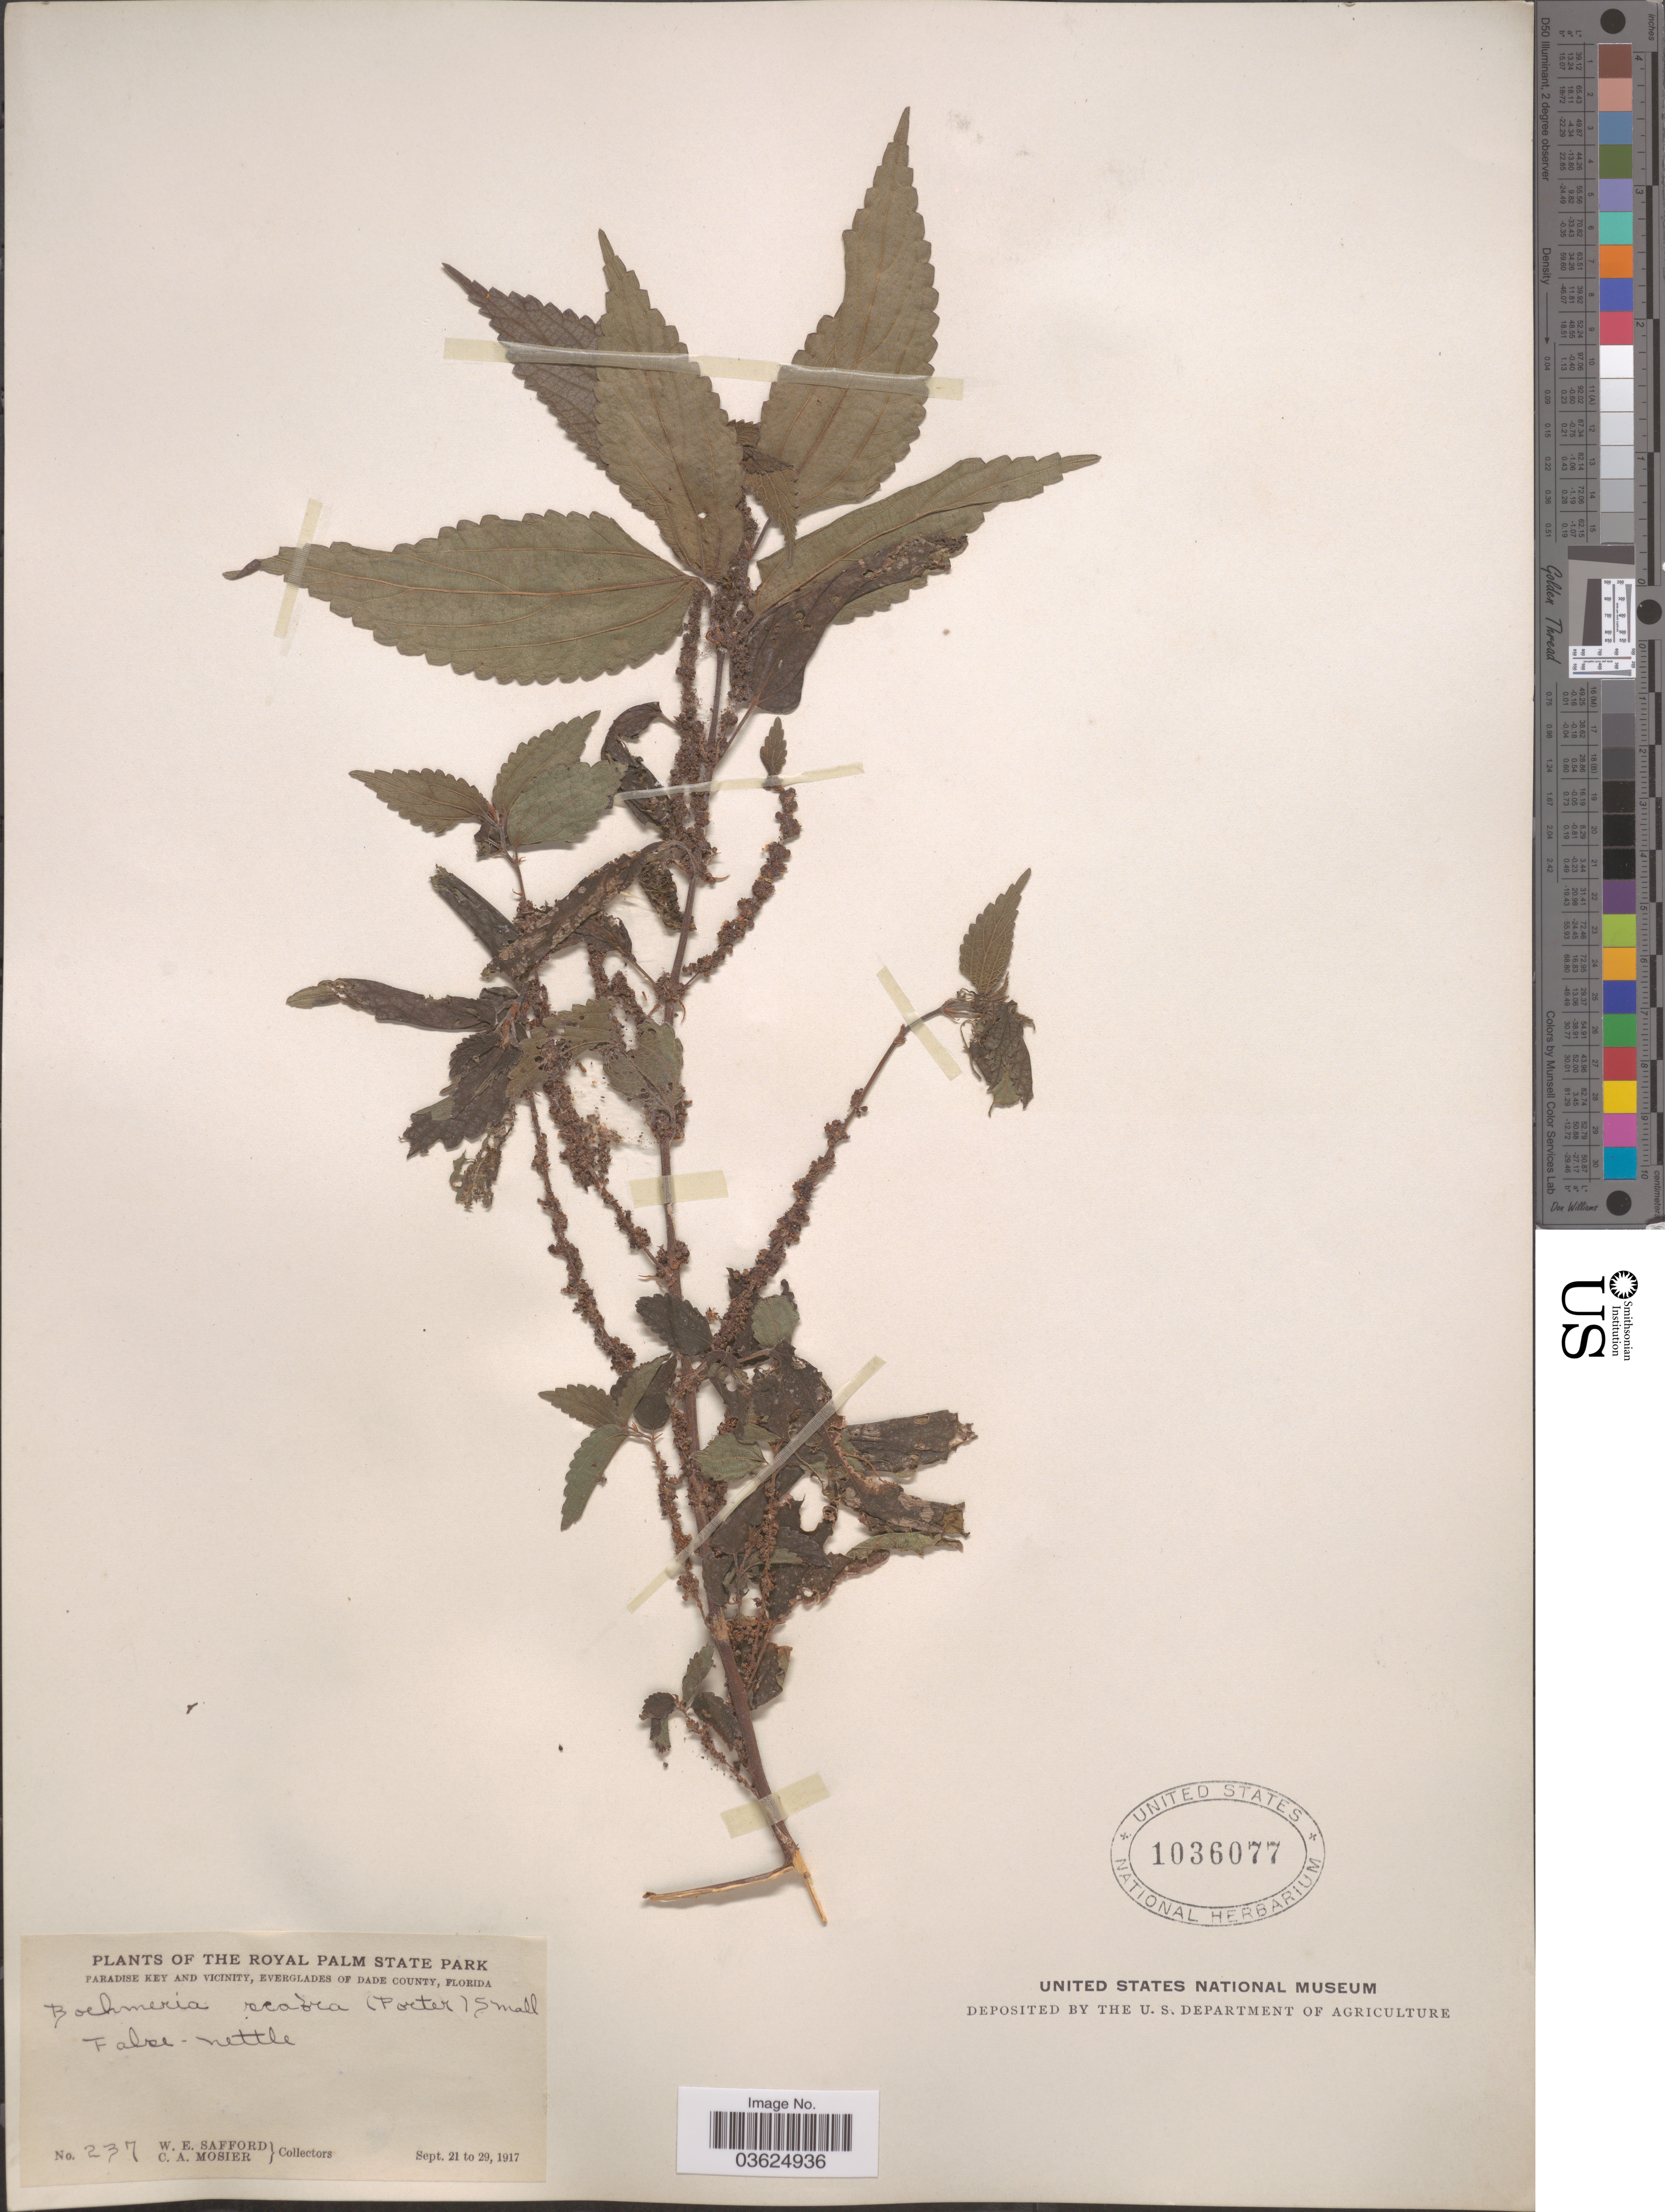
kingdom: Plantae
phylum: Tracheophyta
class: Magnoliopsida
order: Rosales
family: Urticaceae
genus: Boehmeria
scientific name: Boehmeria drummondiana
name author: Wedd.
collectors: W. E. Safford & C. A. Mosier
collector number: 237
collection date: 1917-09-21/1917-09-29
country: United States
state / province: Florida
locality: The Royal Palm State Park. Paradise Key and Vicinity, Everglades of Dade County.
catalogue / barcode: US 1036077